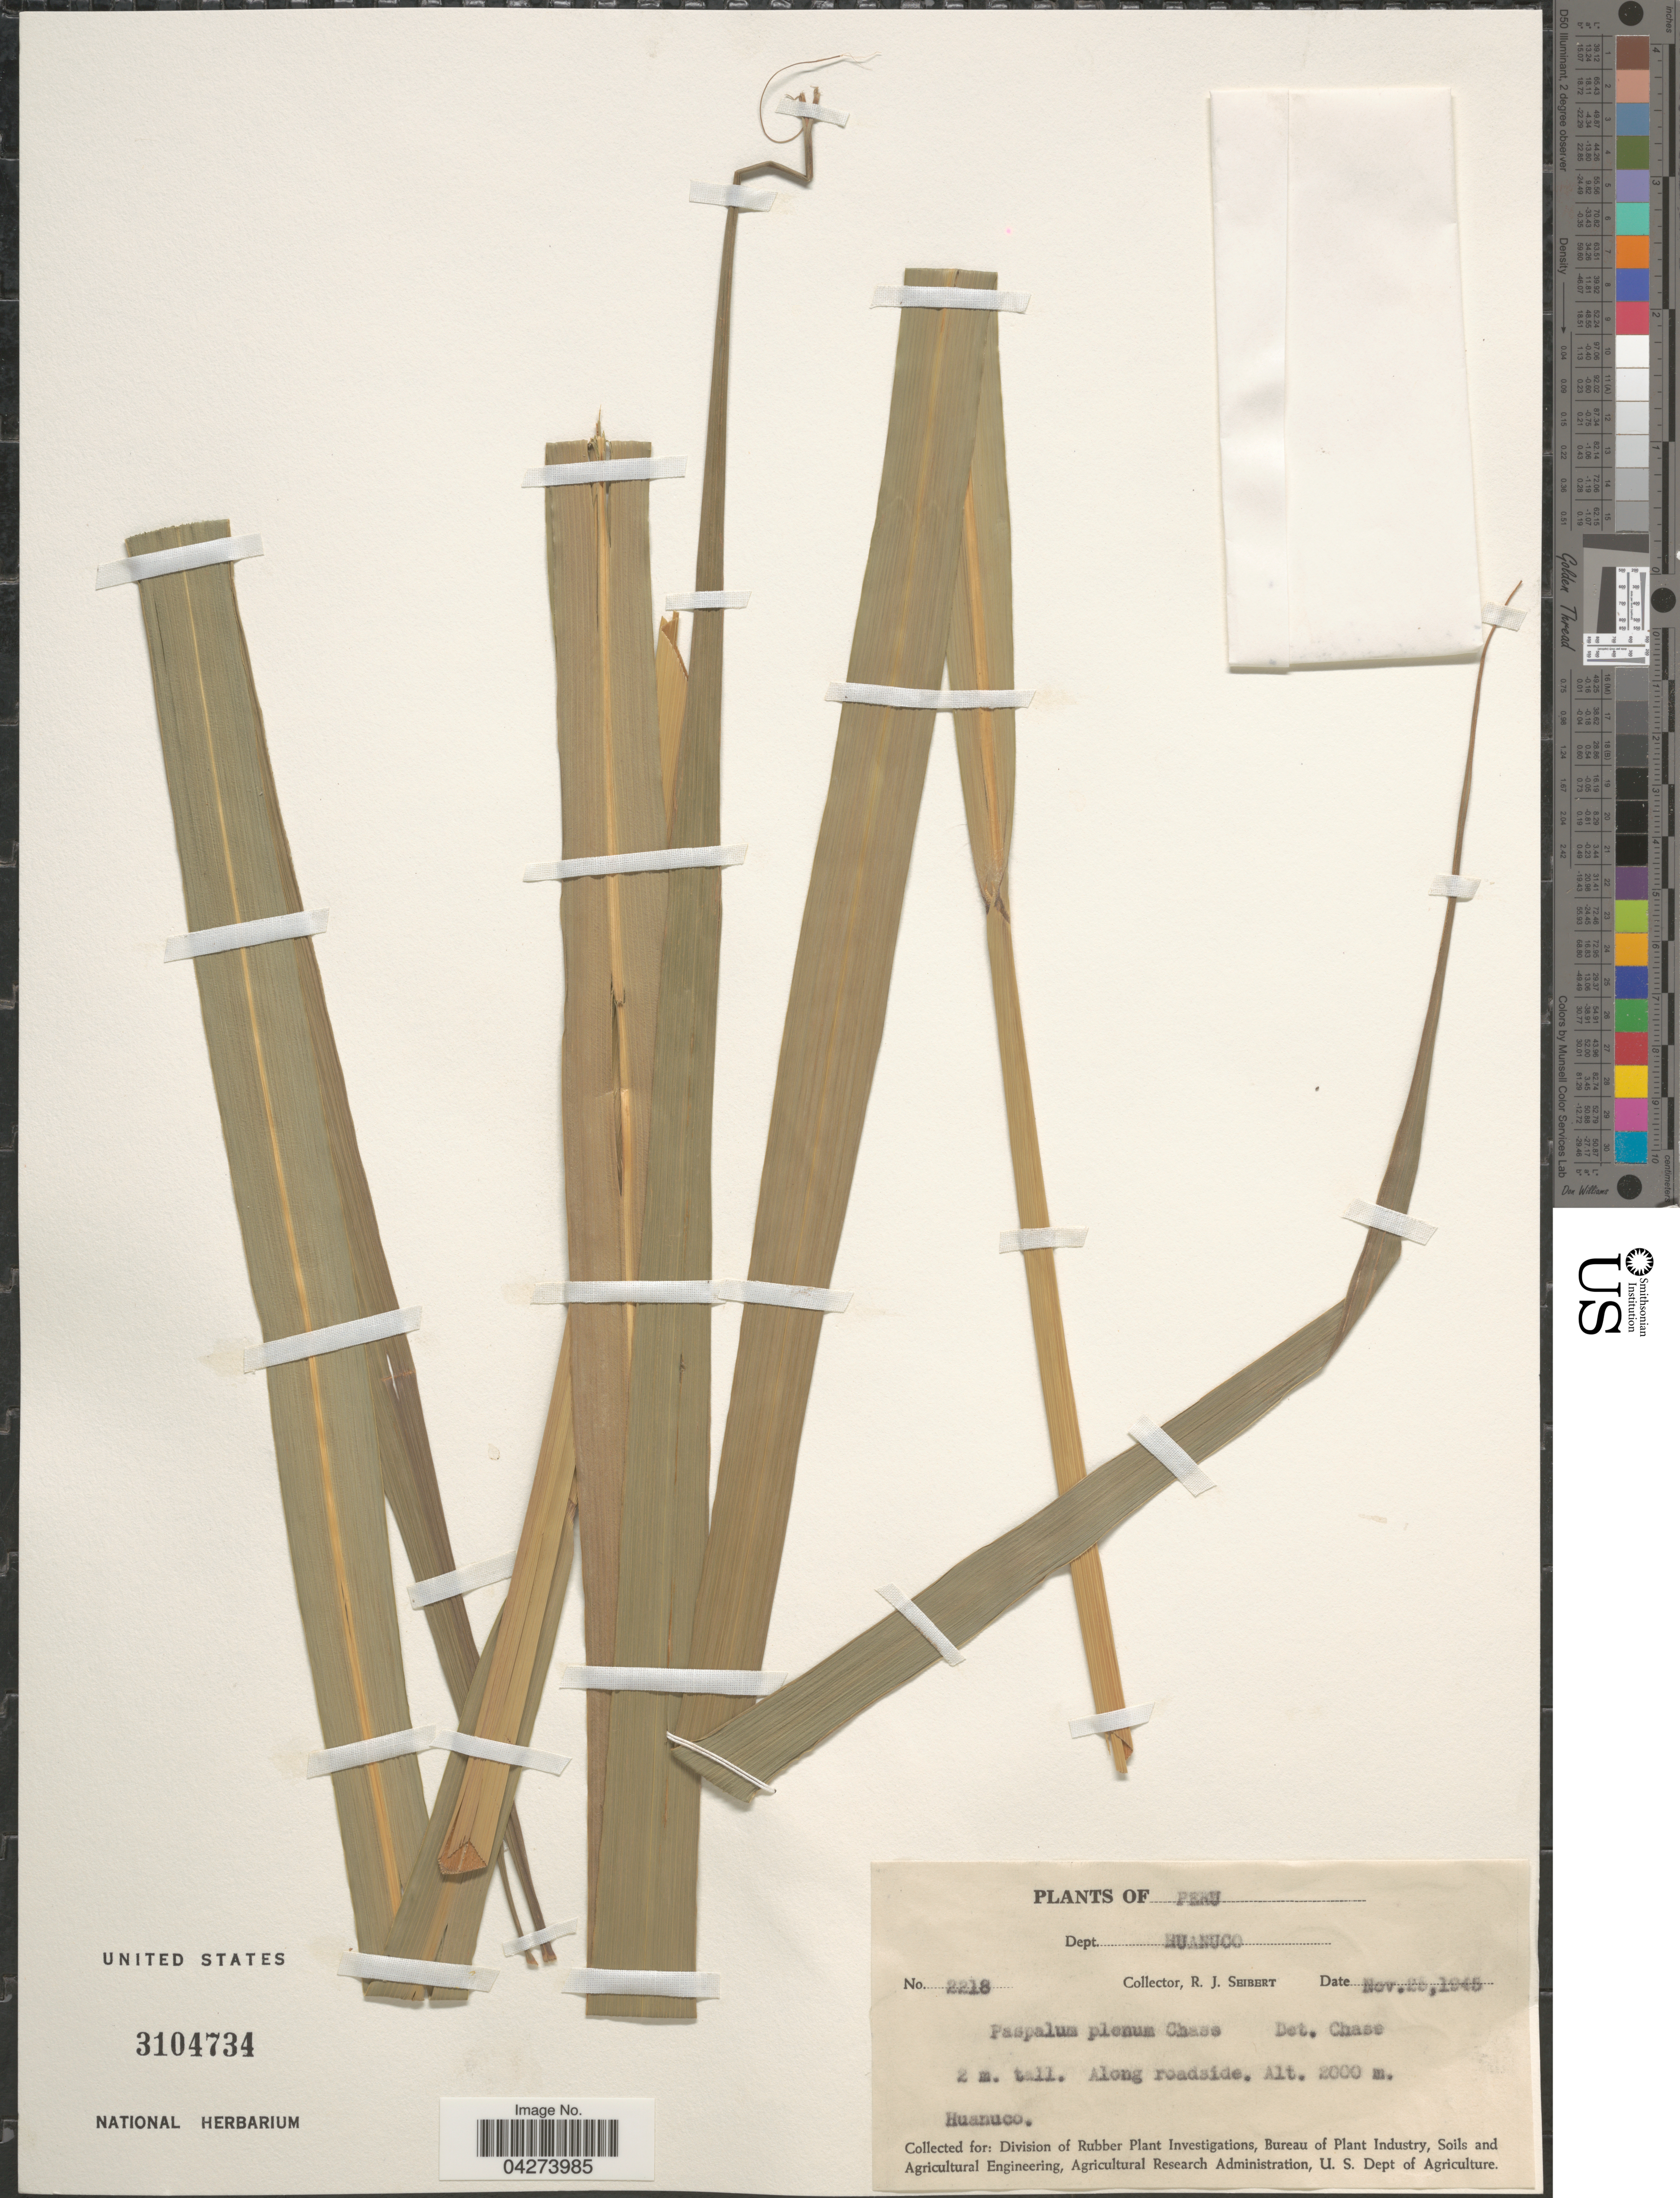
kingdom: Plantae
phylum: Tracheophyta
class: Liliopsida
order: Poales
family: Poaceae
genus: Paspalum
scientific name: Paspalum plenum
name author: Chase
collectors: R. J. Seibert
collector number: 2218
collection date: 1945-11-25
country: Peru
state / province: Huánuco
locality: Dept. Huanuco. Along roadside.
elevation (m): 2000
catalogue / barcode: US 3104734